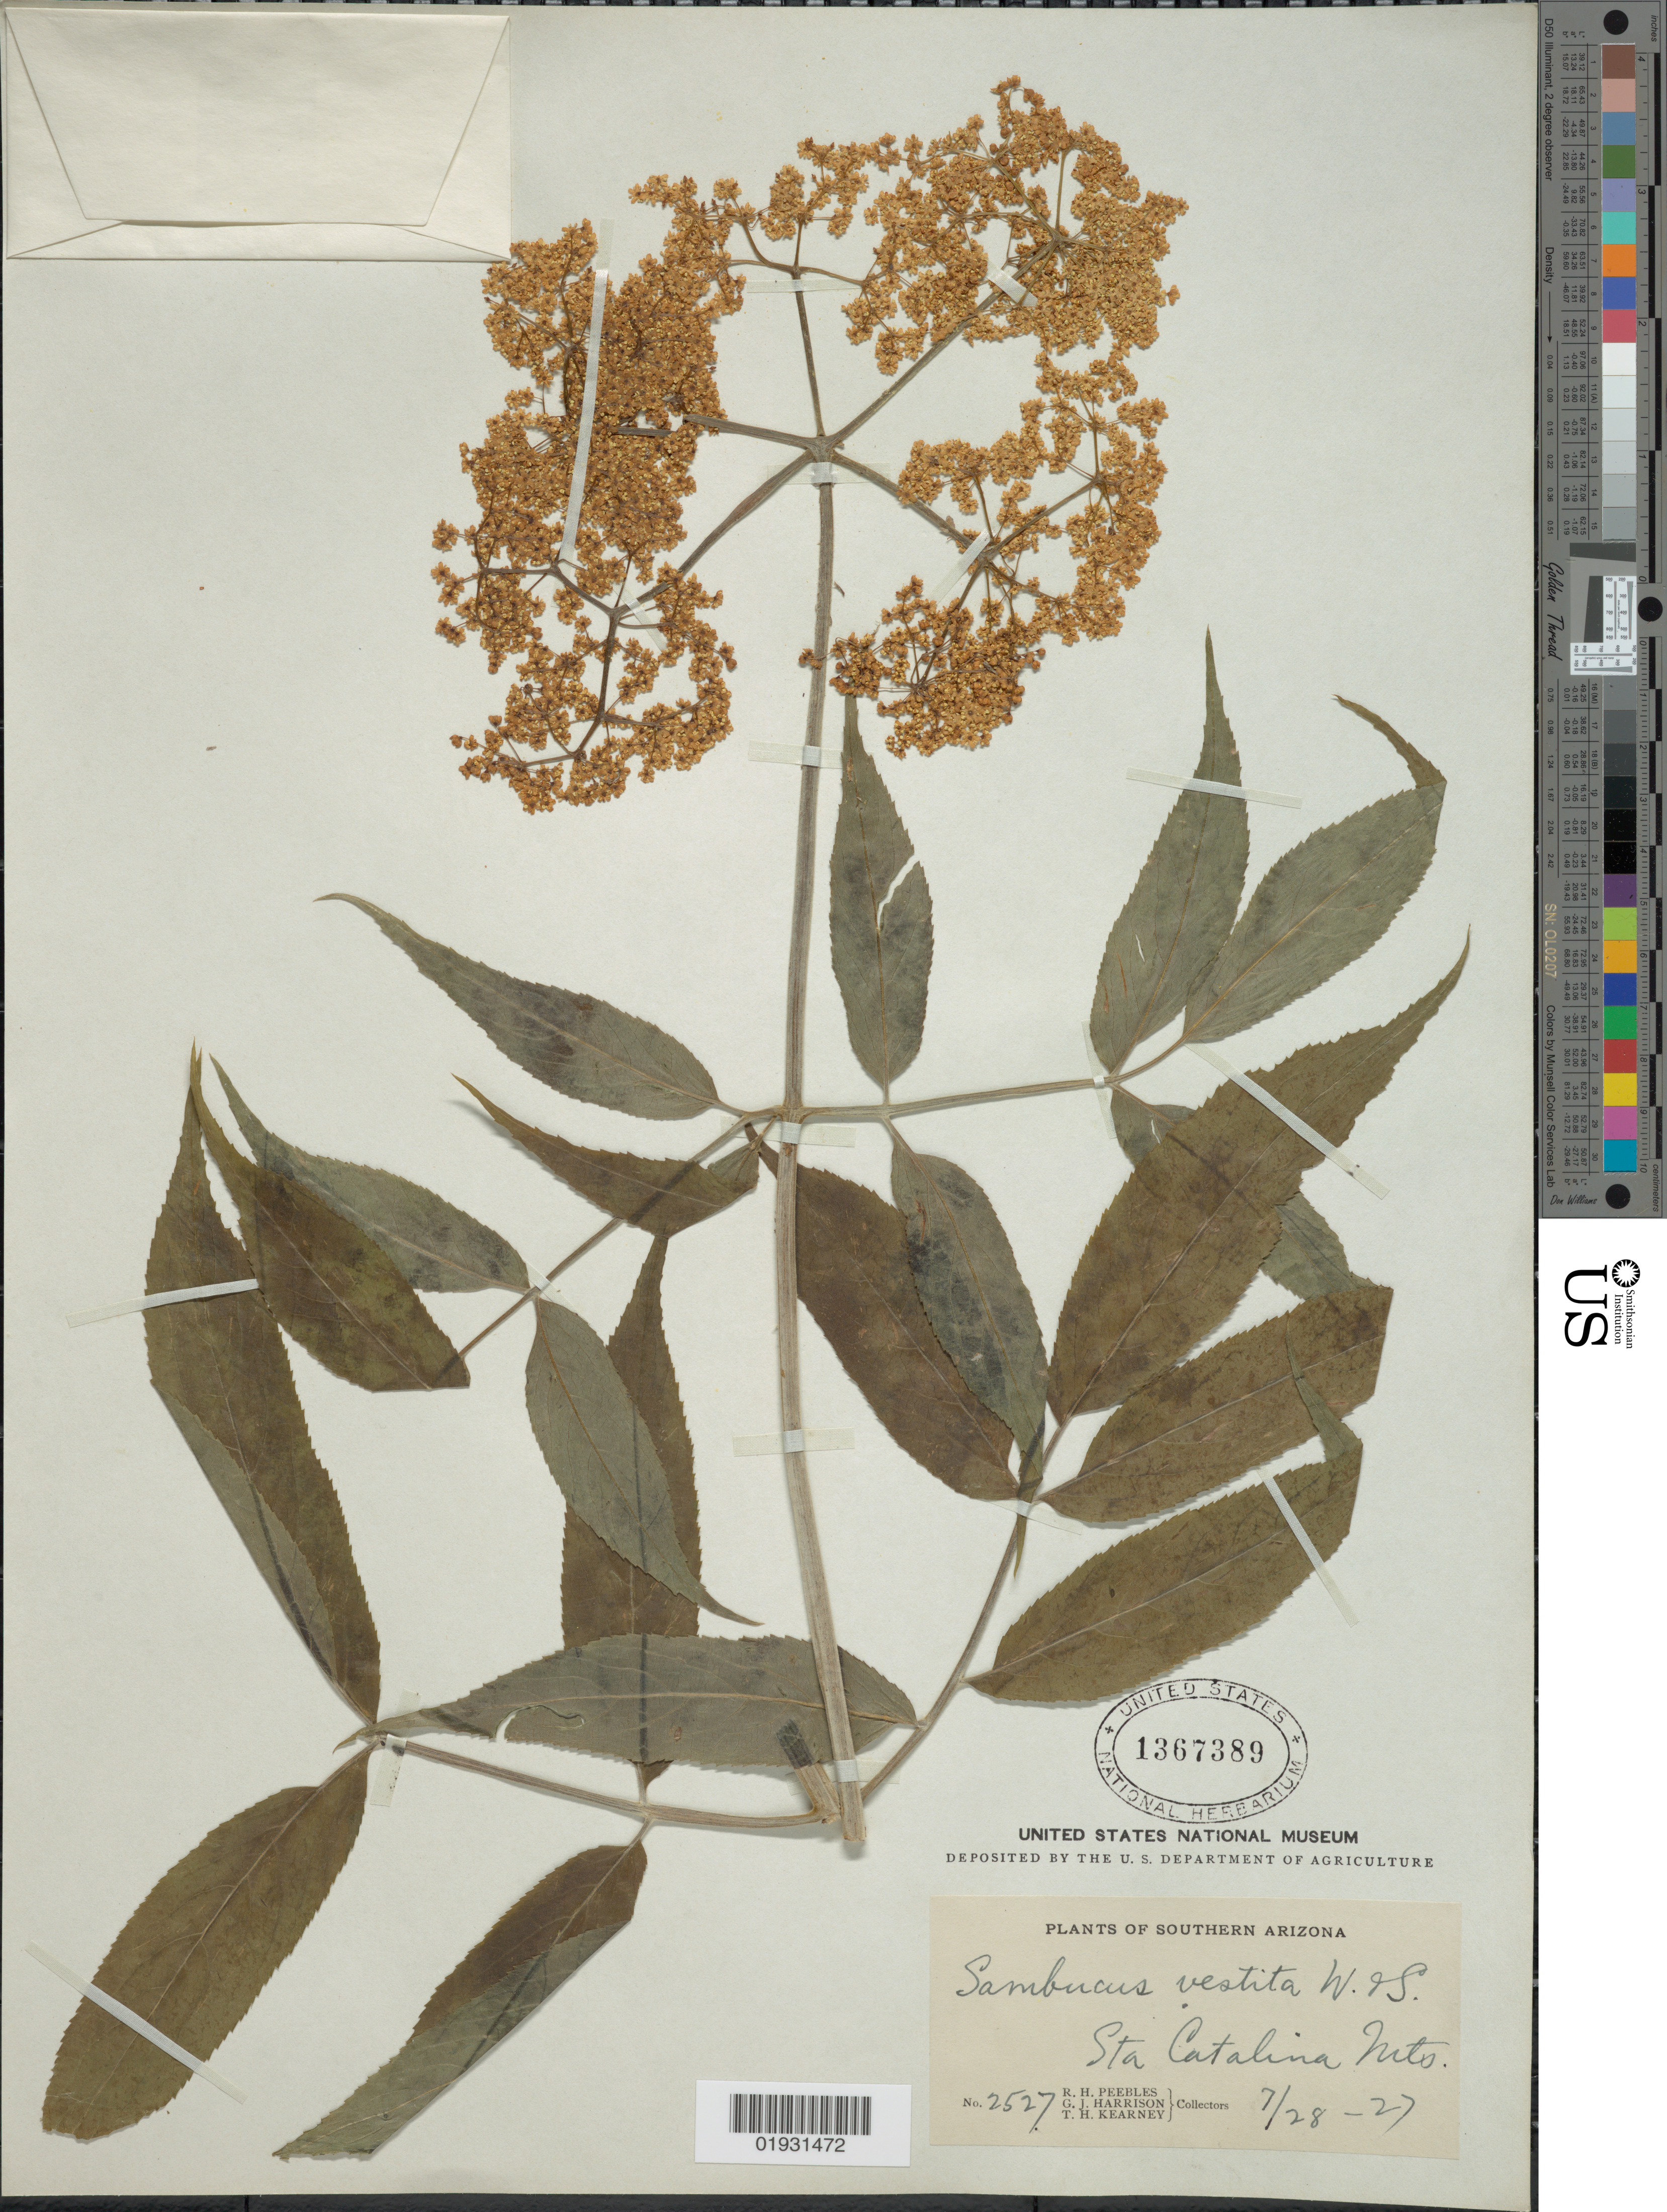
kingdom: Plantae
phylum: Tracheophyta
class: Magnoliopsida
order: Dipsacales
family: Viburnaceae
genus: Sambucus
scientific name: Sambucus vestita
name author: Wooton & Standl.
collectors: R. H. Peebles, G. J. Harrison & T. H. Kearney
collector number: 2527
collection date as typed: Transcribed d/m/y: 28/7/27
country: United States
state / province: Arizona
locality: Southern Arizona. Sta Catalina Mts.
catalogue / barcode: US 1367389